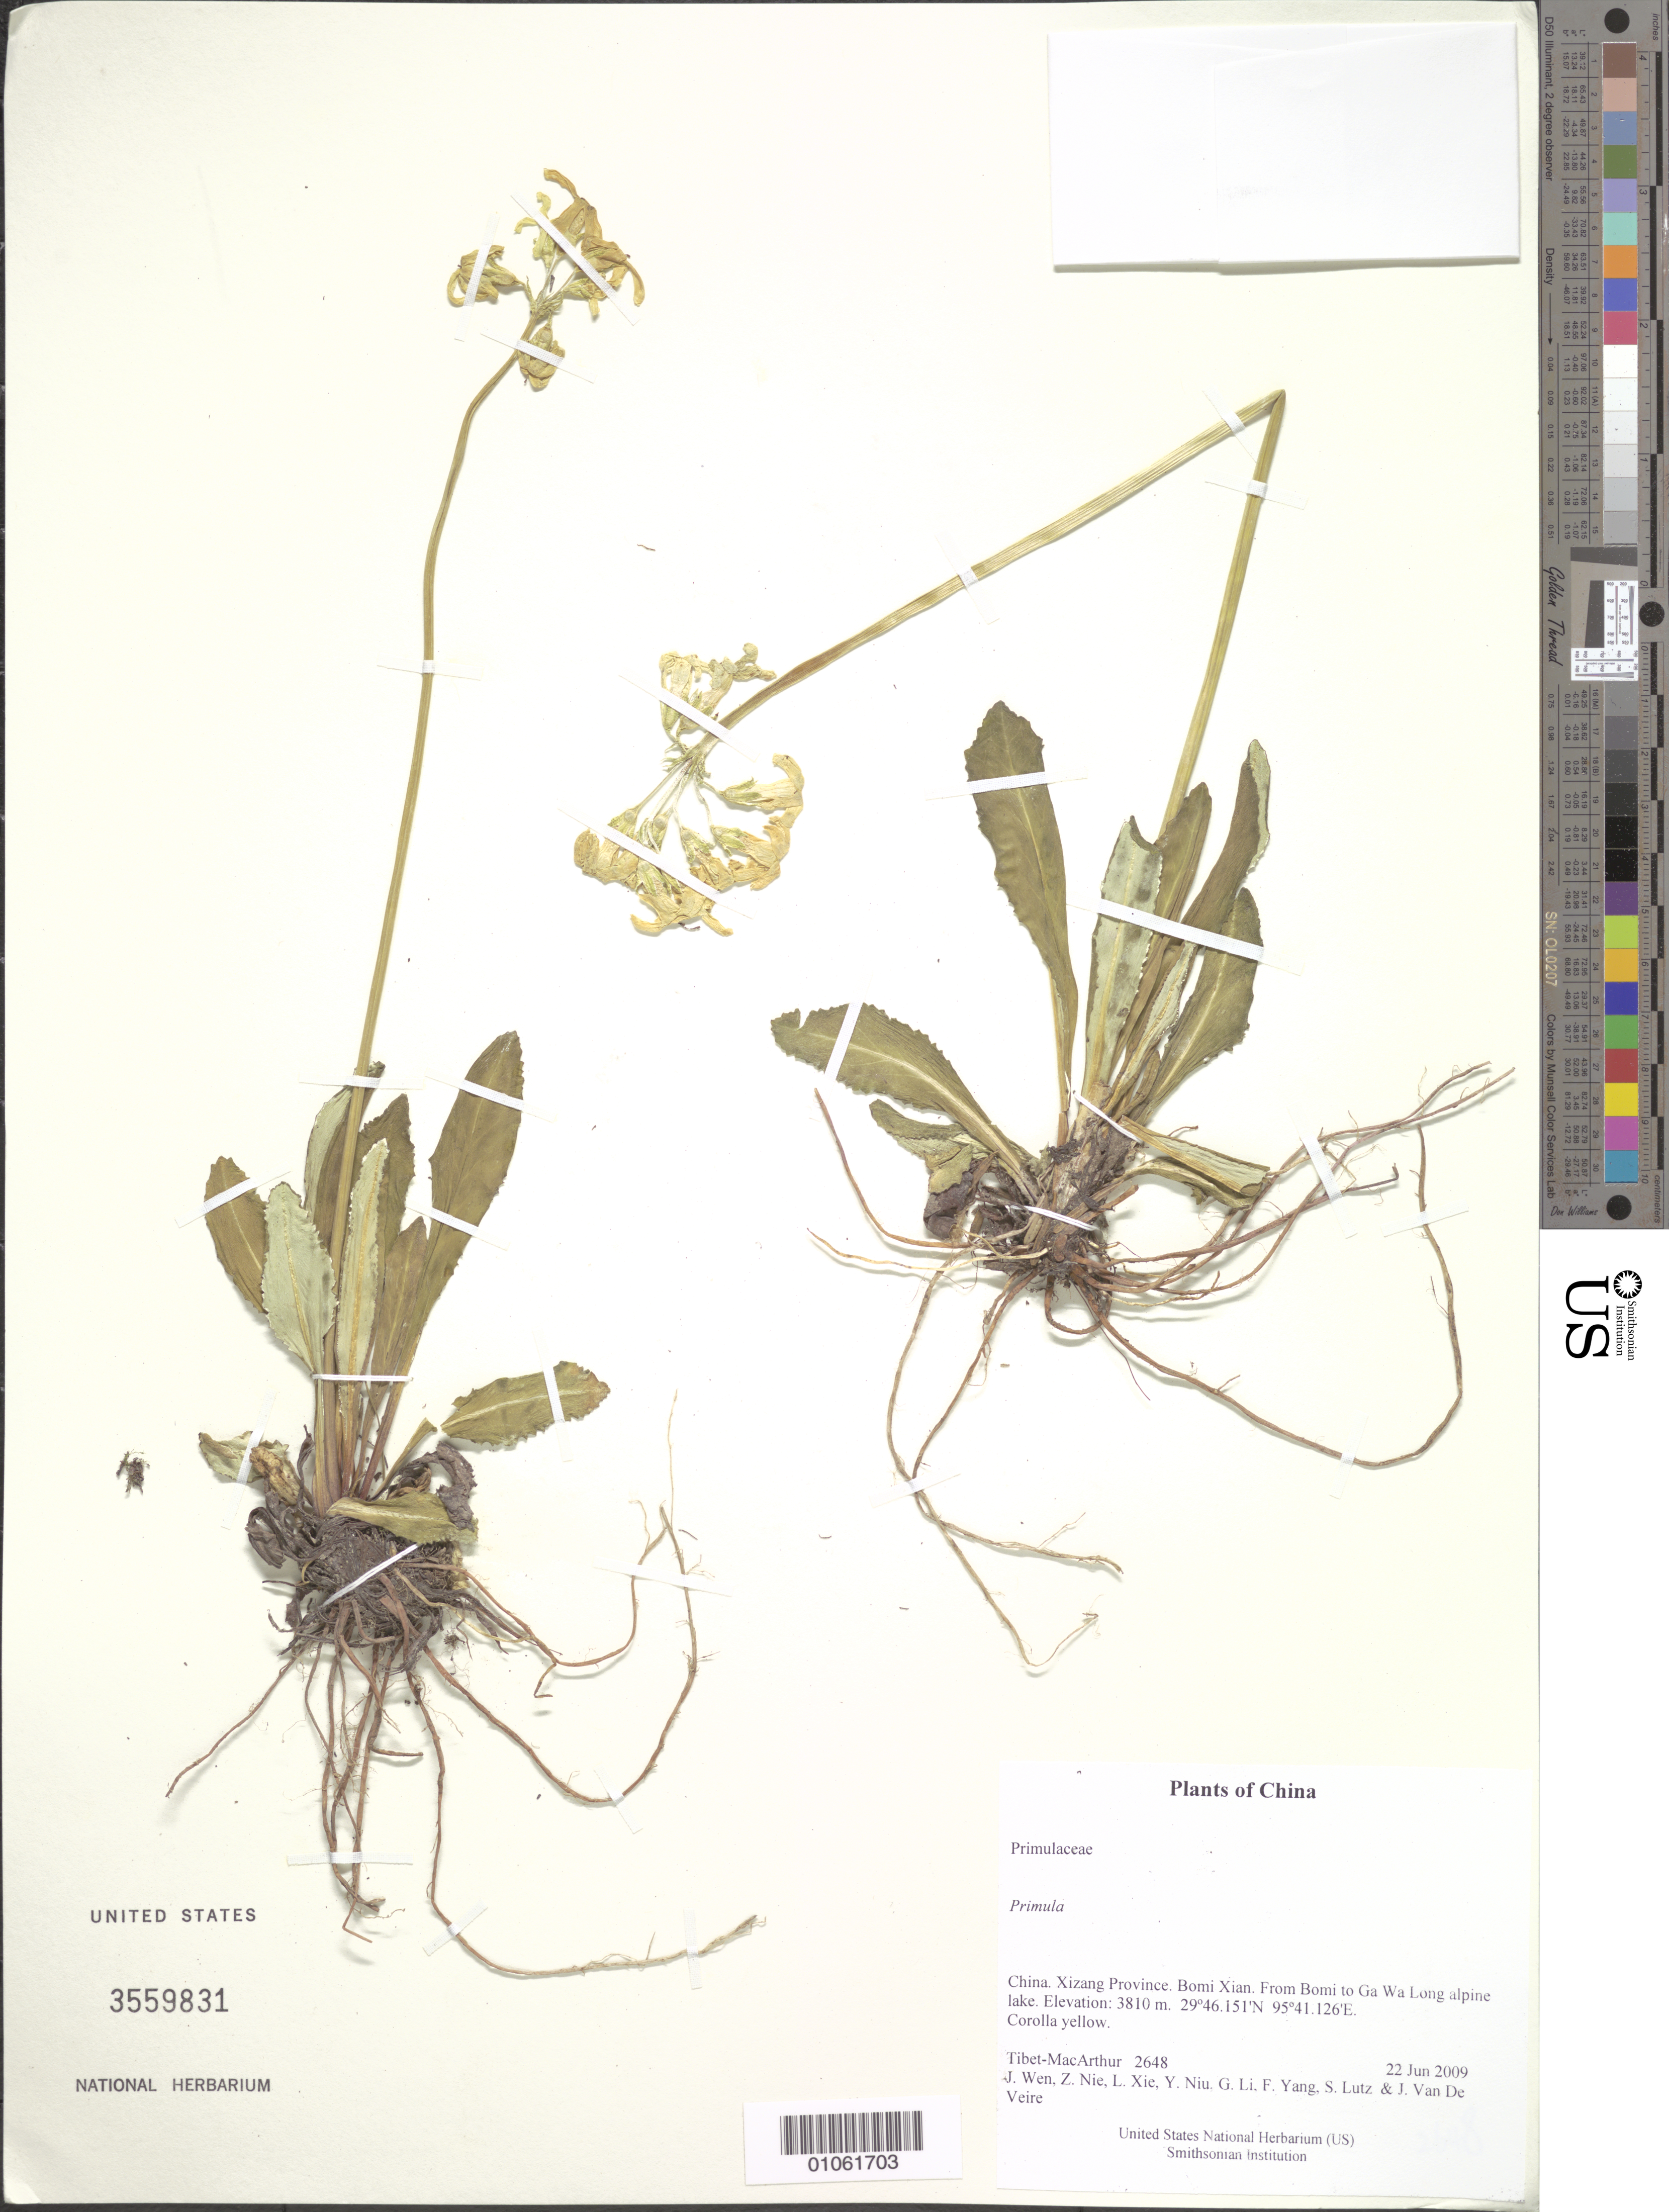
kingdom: Plantae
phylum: Tracheophyta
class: Magnoliopsida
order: Ericales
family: Primulaceae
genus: Primula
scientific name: Primula sp.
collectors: Tibet-MacArthur, J. Wen, Z. Nie, L. Xie, Y. Niu, G. Li, F. Yang, S. Lutz & J. Van De Veire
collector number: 2648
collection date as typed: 22 Jun 2009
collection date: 2009-06-22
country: China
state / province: Xizang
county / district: Bomi Xian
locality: From Bomi to Ga Wa Long alpine lake.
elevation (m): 3810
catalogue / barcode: US 3559831